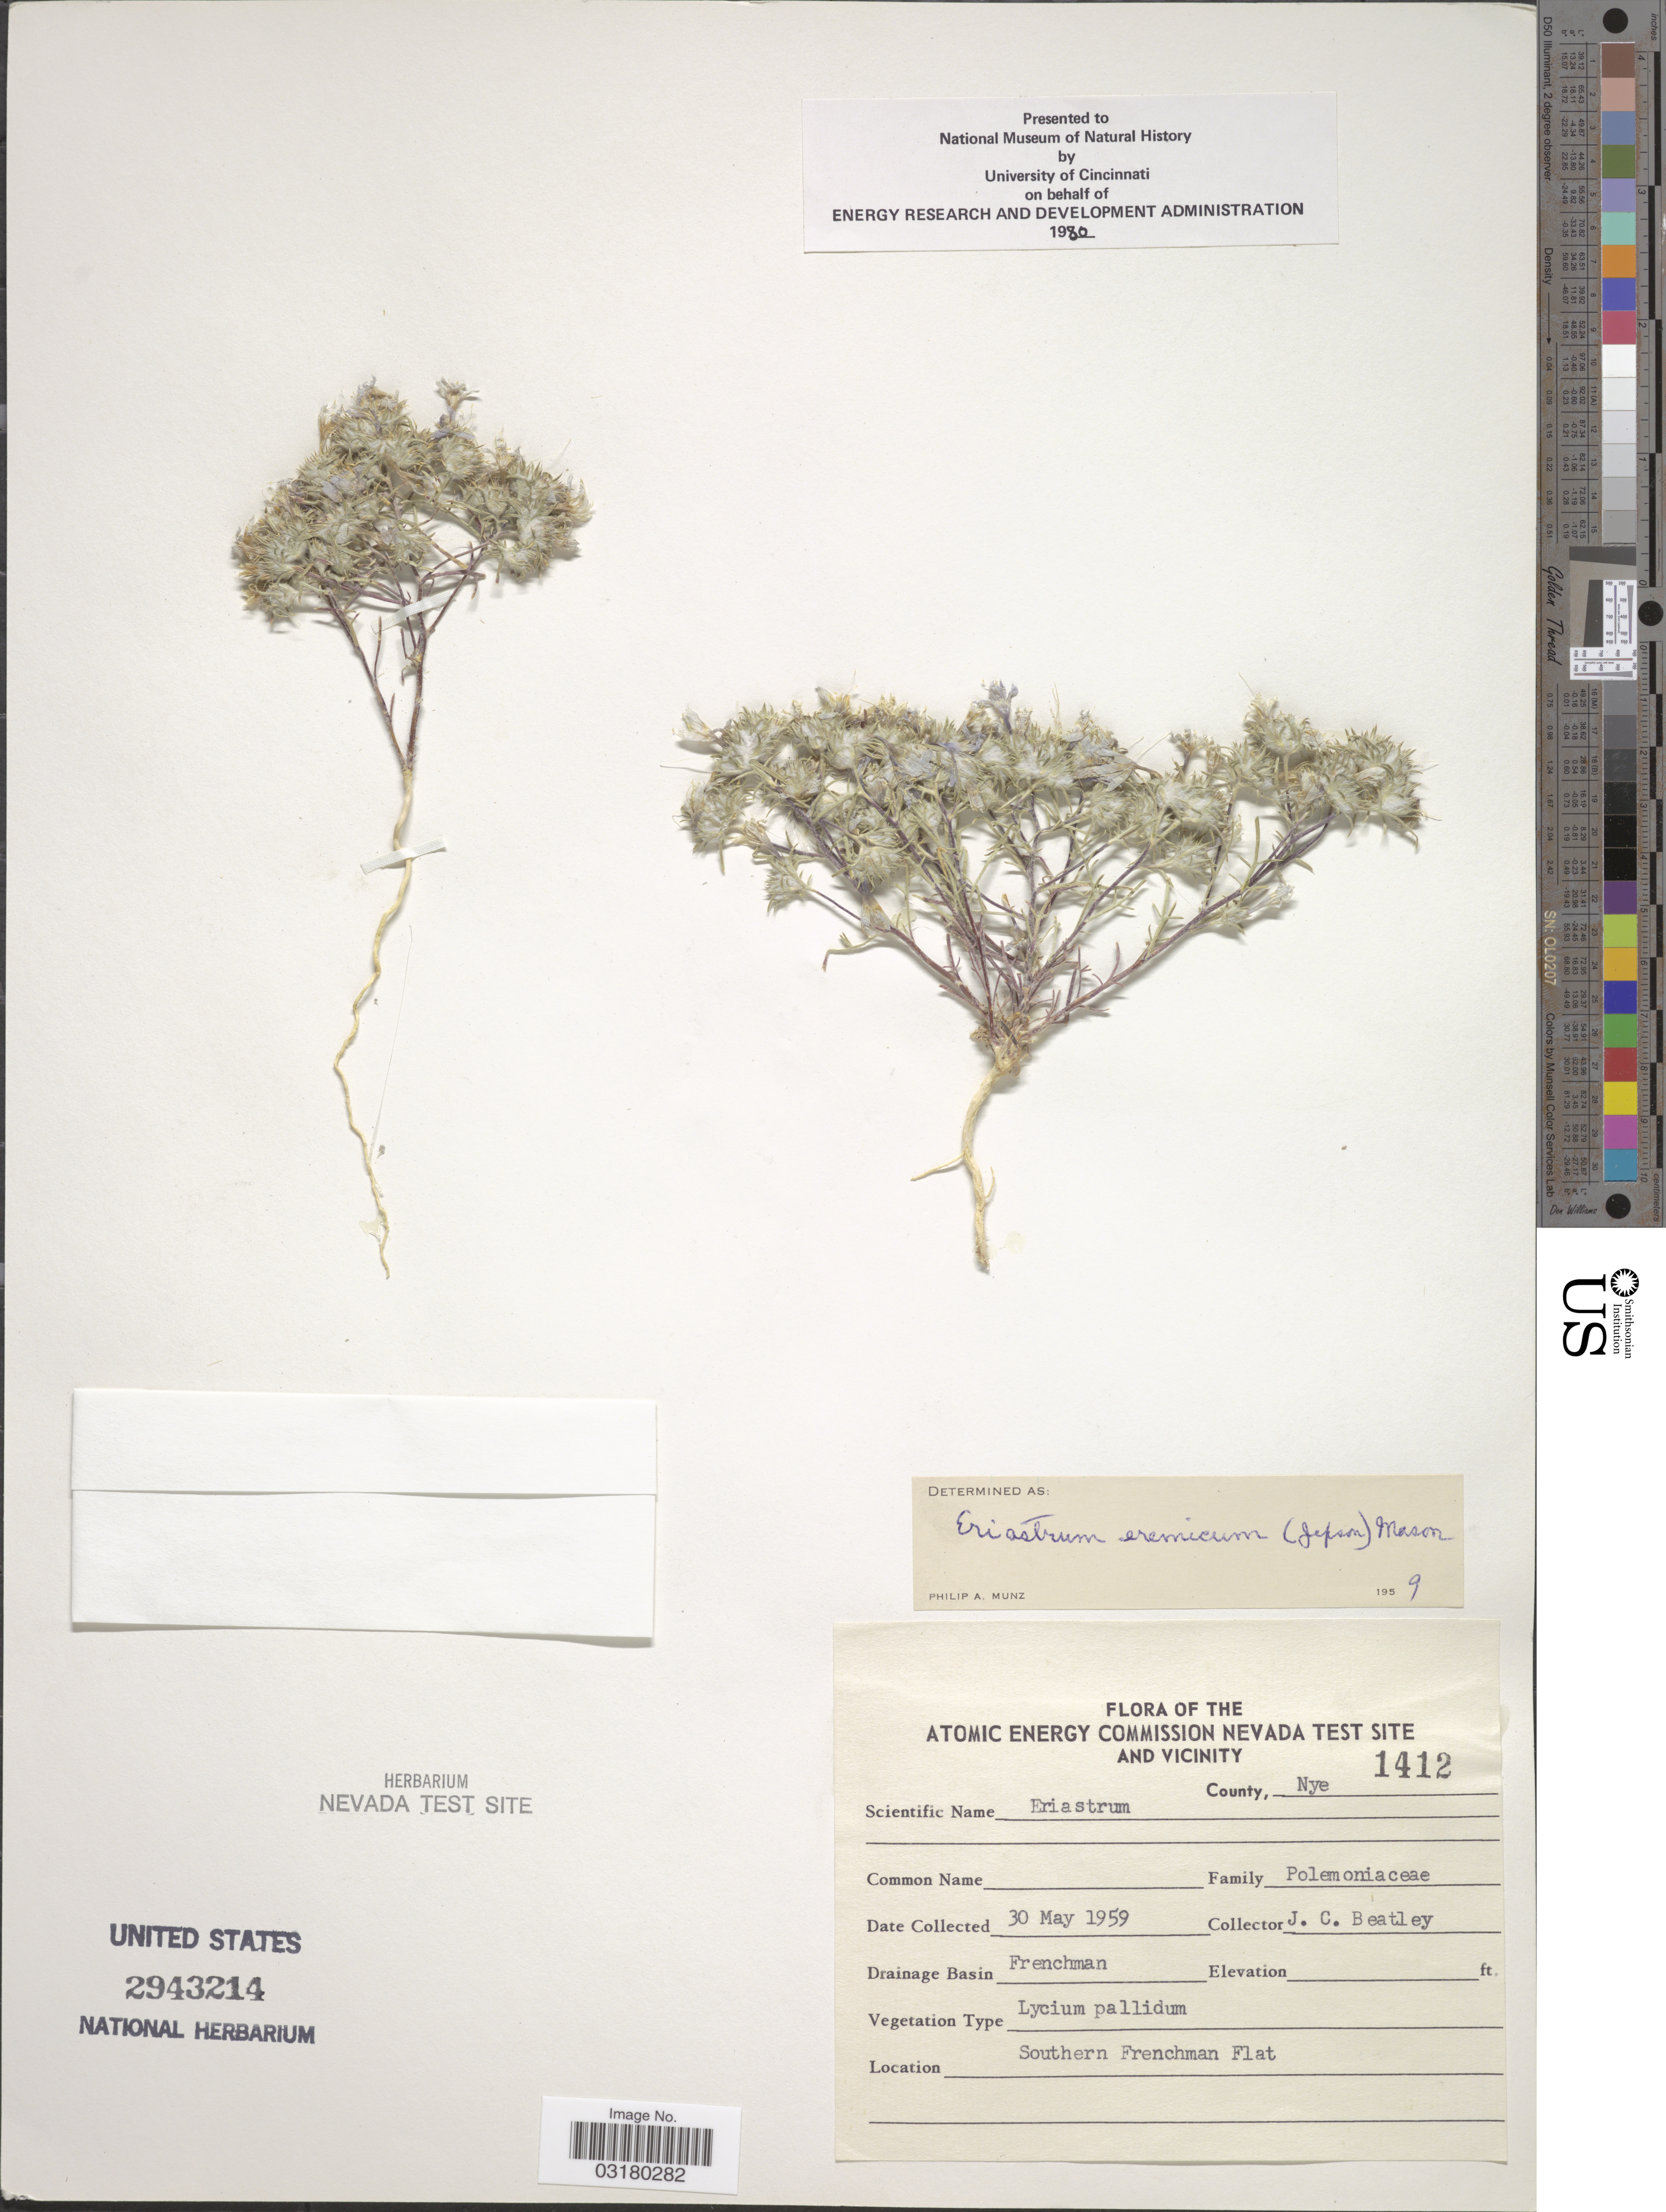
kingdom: Plantae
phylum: Tracheophyta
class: Magnoliopsida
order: Ericales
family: Polemoniaceae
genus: Eriastrum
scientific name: Eriastrum eremicum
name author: (Jeps.) H. Mason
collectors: J. C. Beatley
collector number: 1412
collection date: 1959-05-30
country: United States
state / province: Nevada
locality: The U.S. Atomic Energy Commission Nevada Test Site and Vicinity. County Nye. Drainage Basin Frenchman. Southern Frenchman Flat.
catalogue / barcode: US 2943214